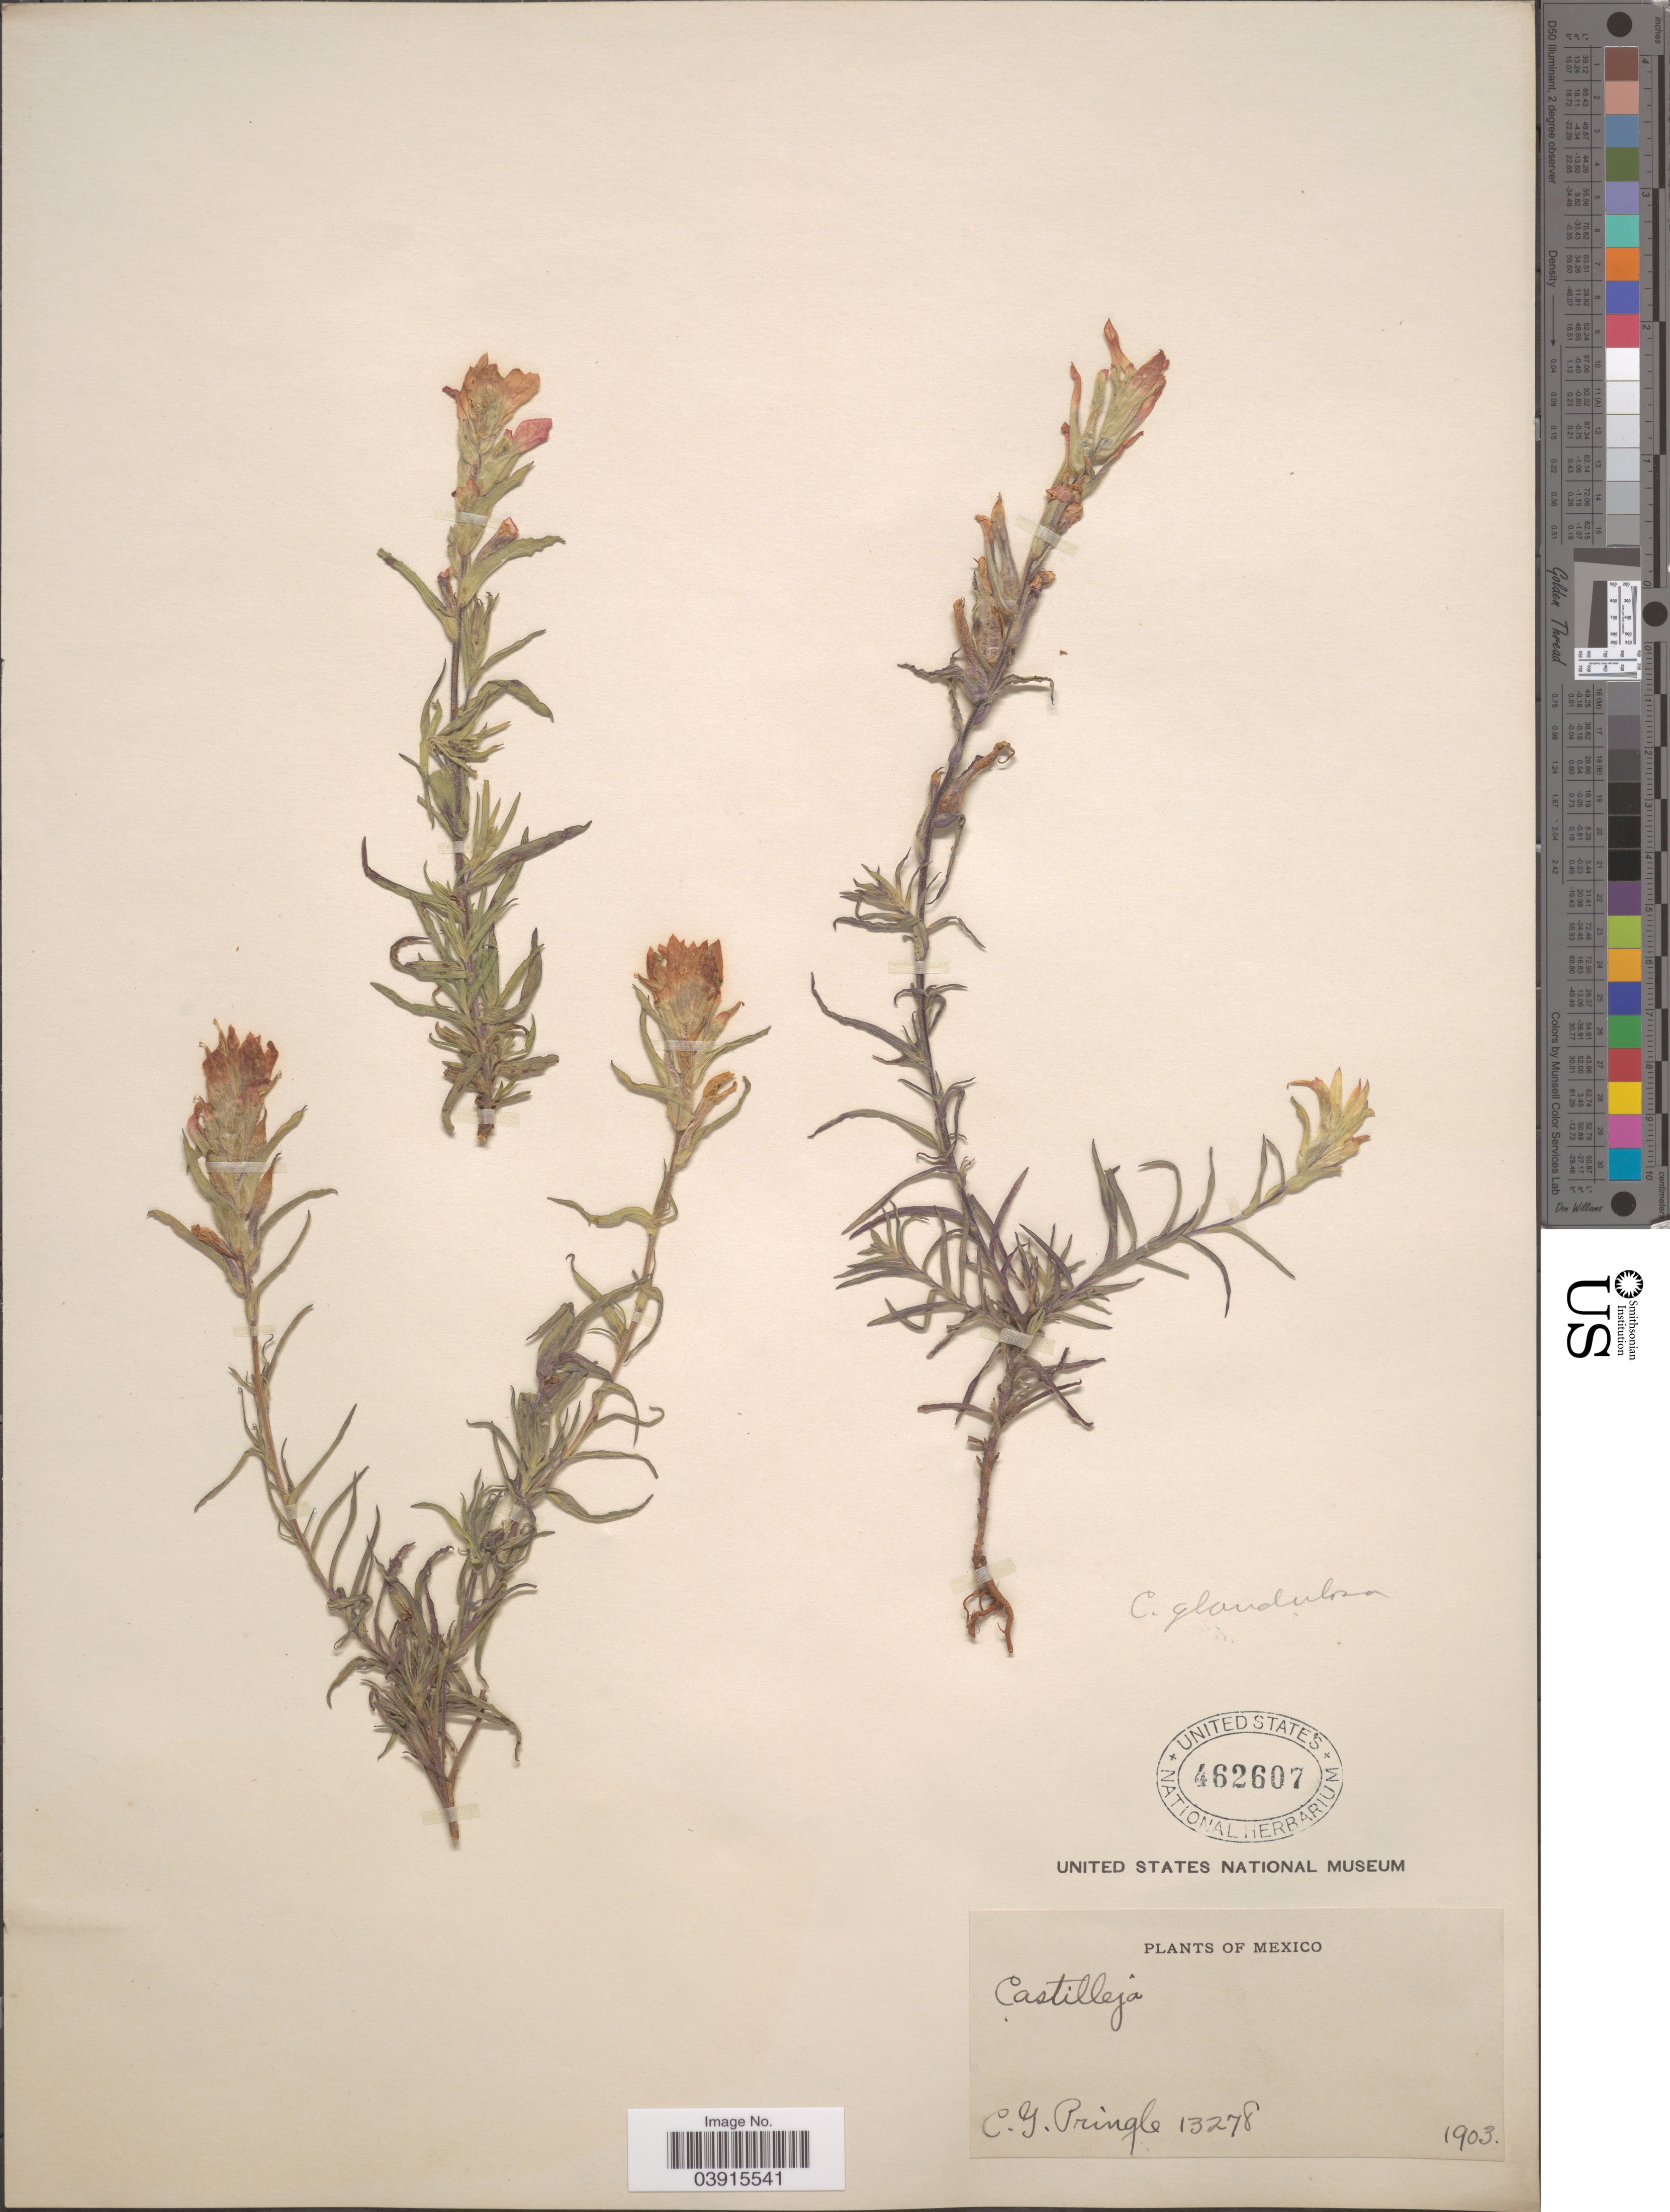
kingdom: Plantae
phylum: Tracheophyta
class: Magnoliopsida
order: Lamiales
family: Orobanchaceae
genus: Castilleja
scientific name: Castilleja scorzonerifolia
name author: Kunth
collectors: C. G. Pringle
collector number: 13278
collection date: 1903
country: Mexico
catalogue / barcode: US 462607